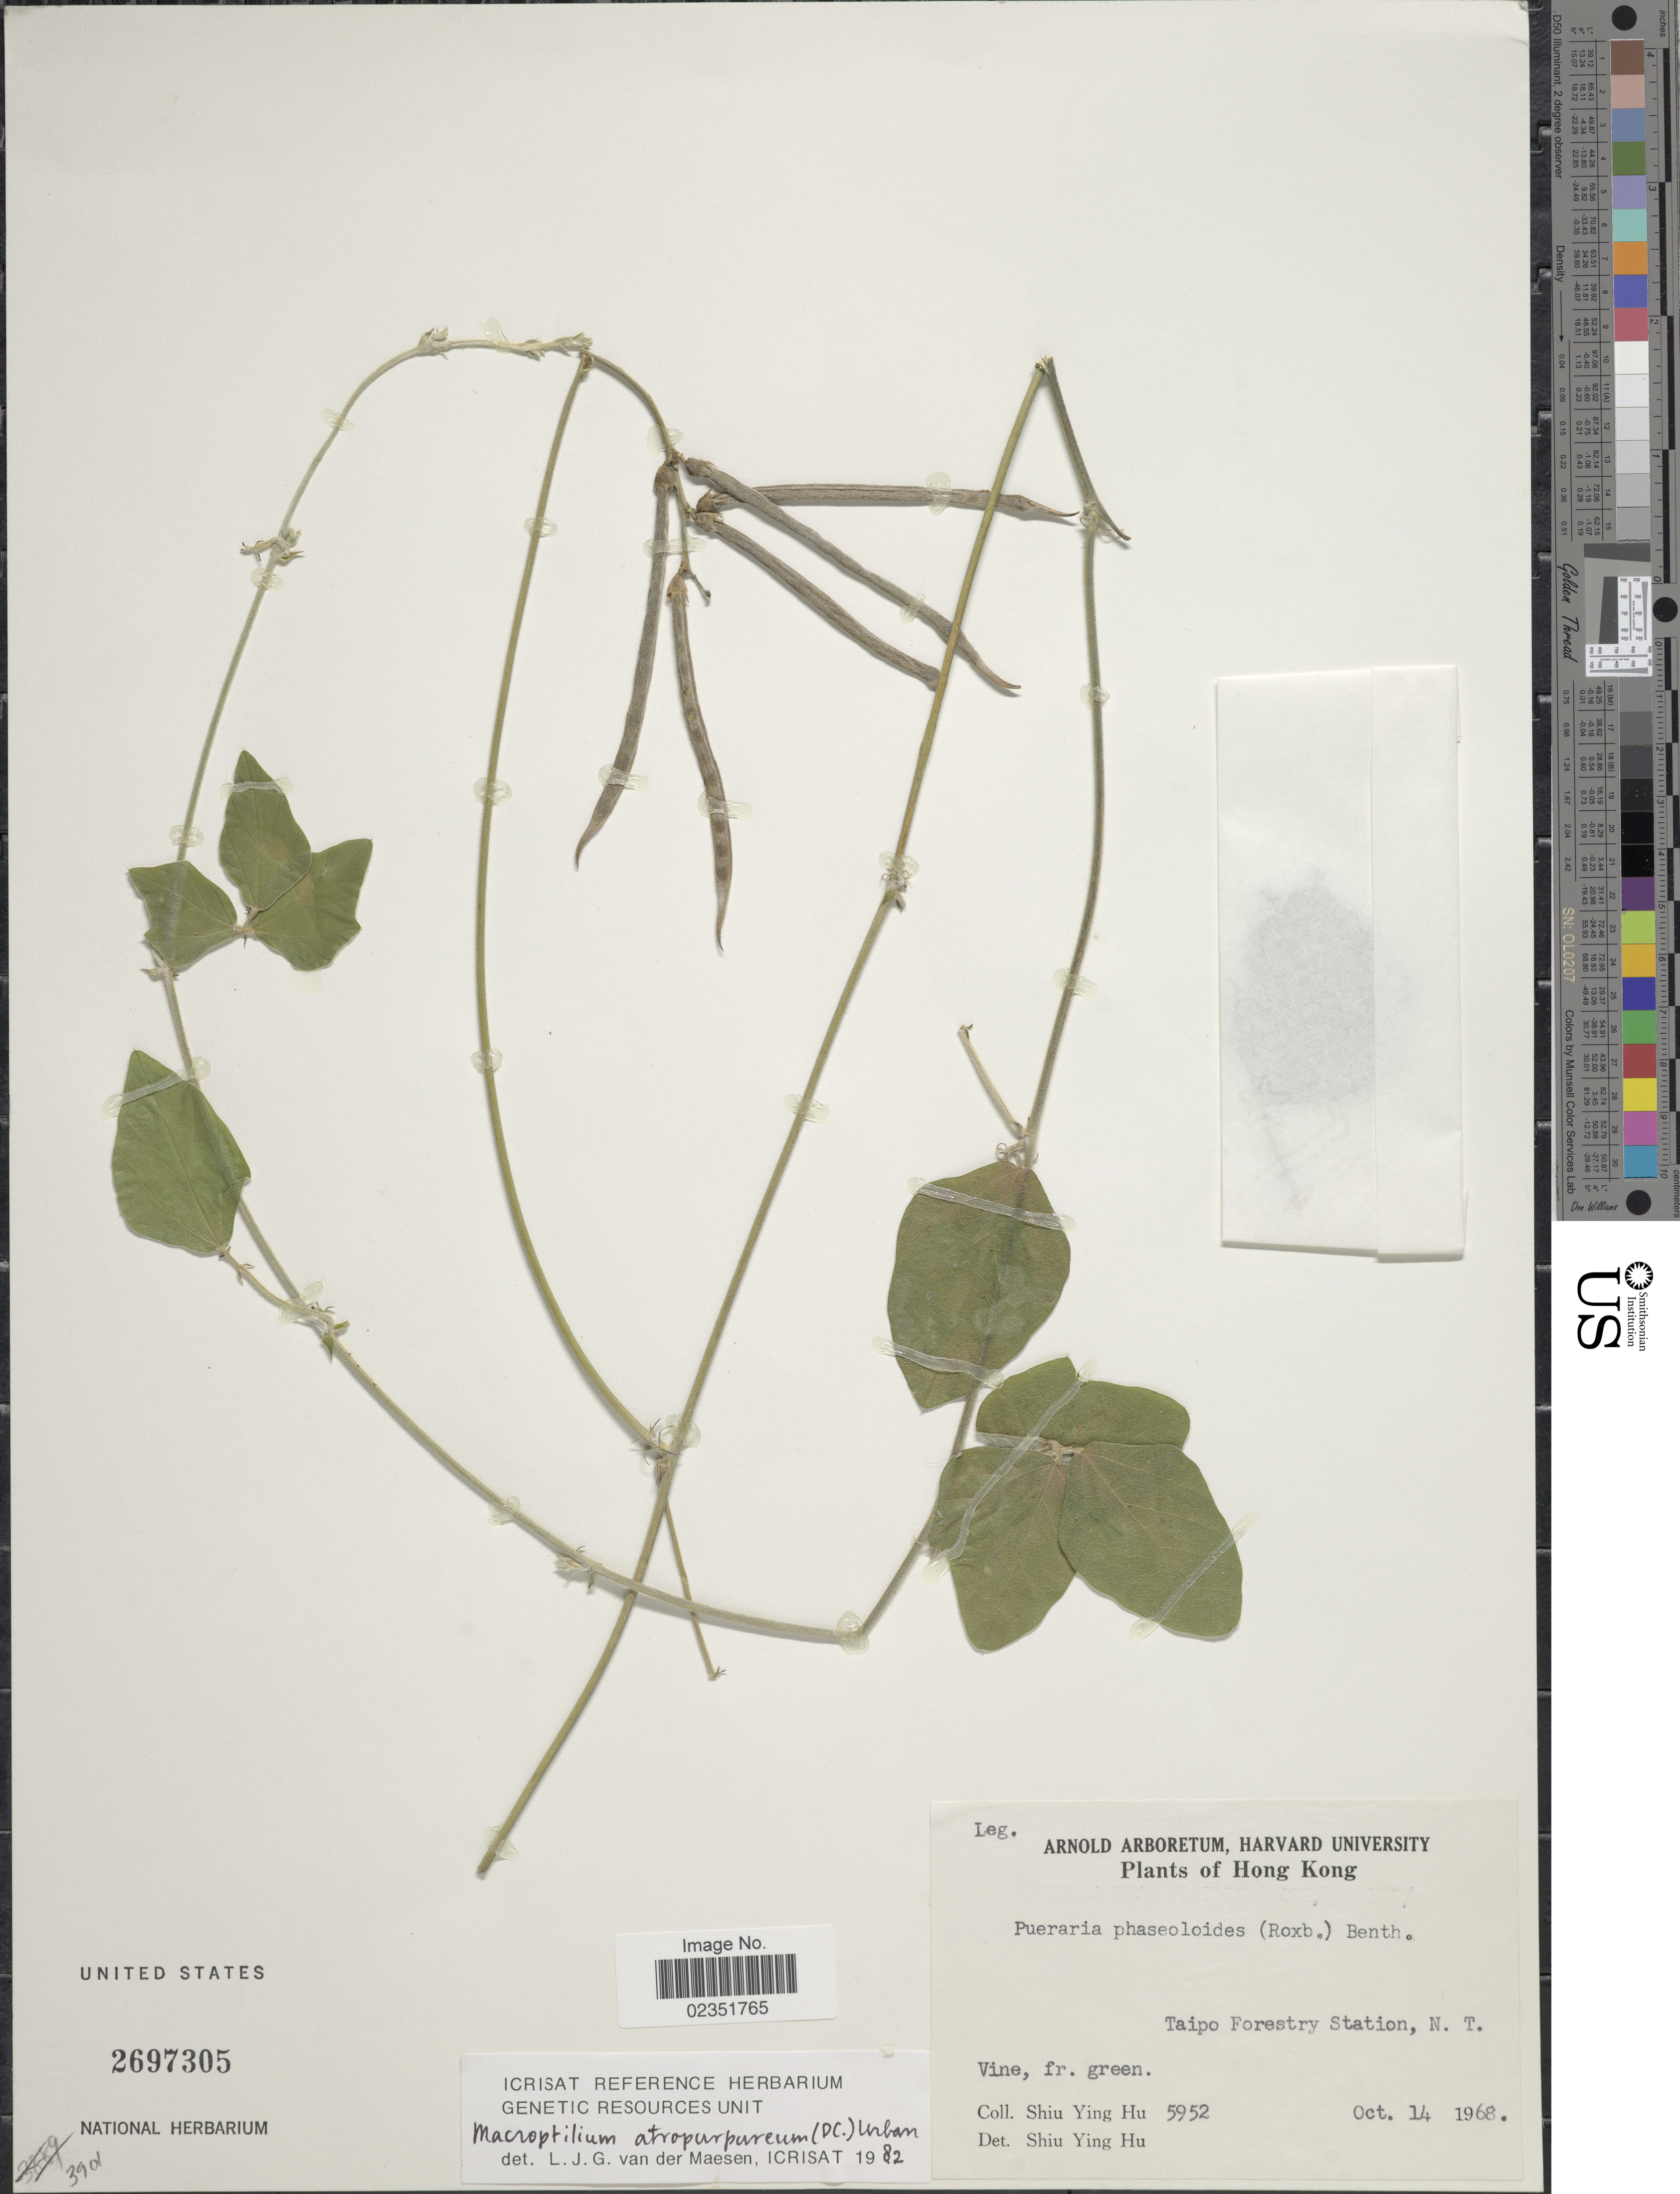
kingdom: Plantae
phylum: Tracheophyta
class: Magnoliopsida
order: Fabales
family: Fabaceae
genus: Phaseolus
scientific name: Phaseolus atropurpureus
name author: DC.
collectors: S. Y. Hu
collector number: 5952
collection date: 1968-10-14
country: China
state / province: Hong Kong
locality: Taipo Forestry Station, N.T.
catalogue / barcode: US 2697305